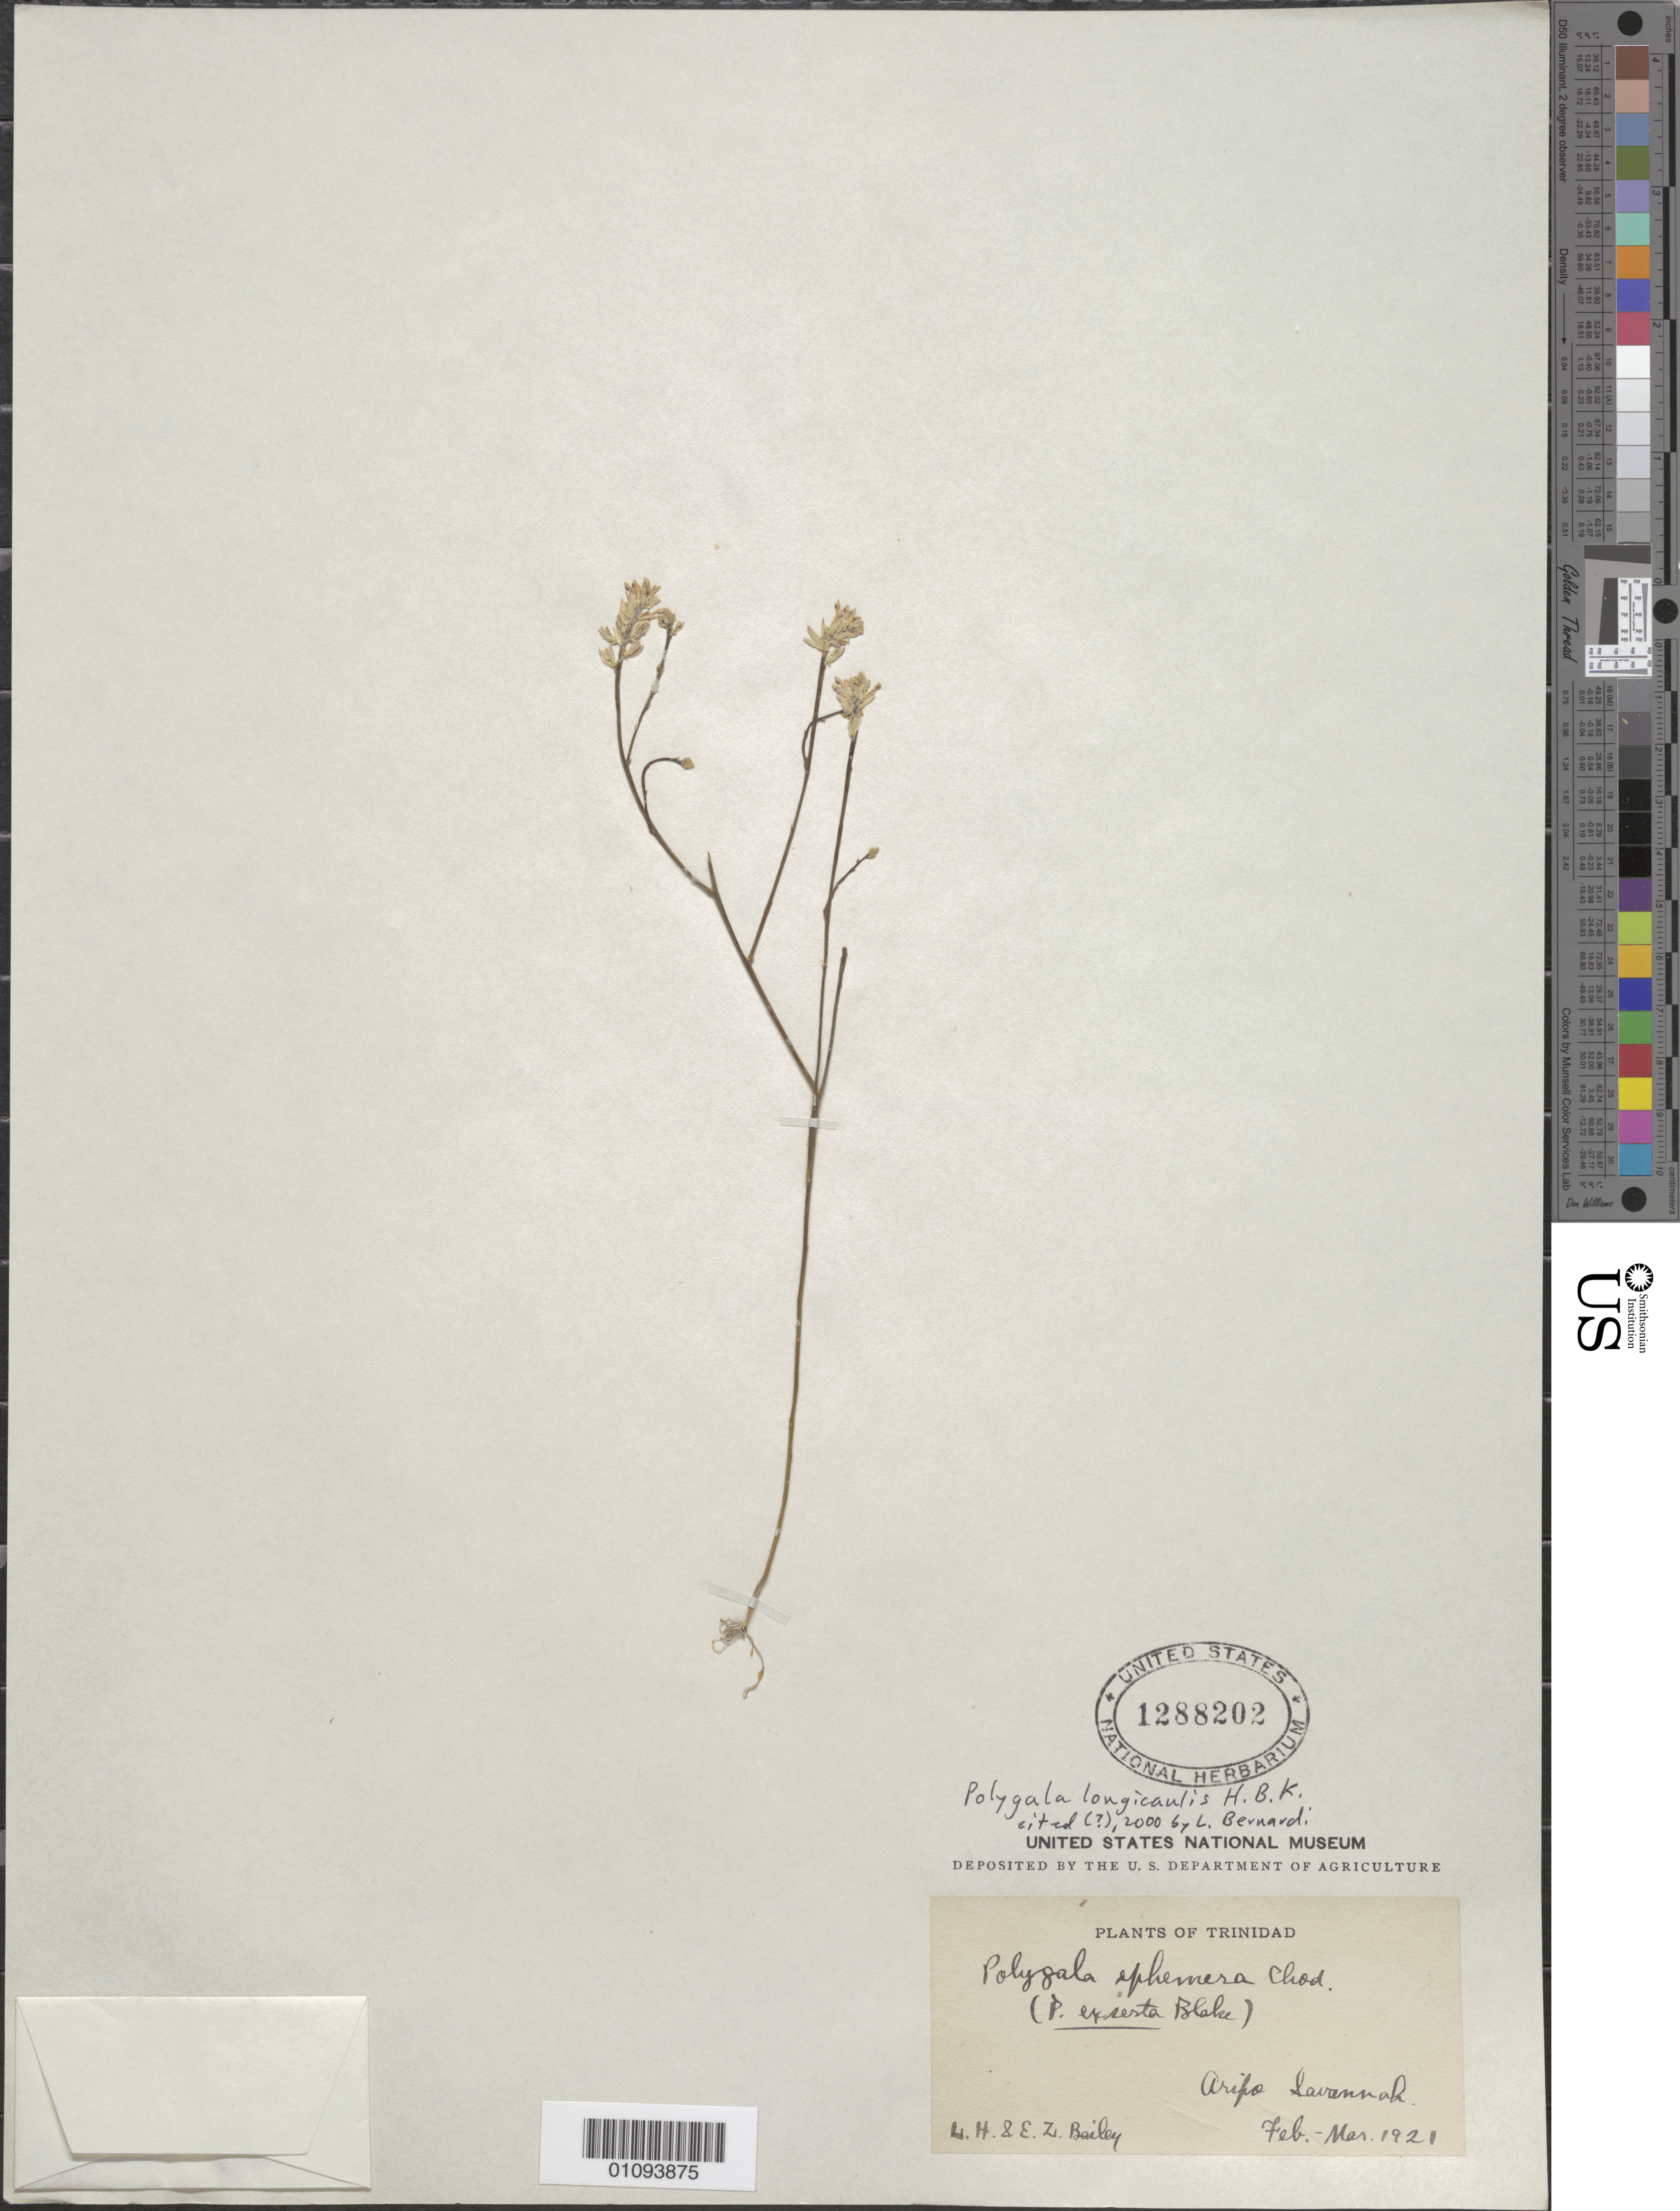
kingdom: Plantae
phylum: Tracheophyta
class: Magnoliopsida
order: Fabales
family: Polygalaceae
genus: Polygala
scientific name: Polygala longicaulis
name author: Kunth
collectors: L. H. Bailey & E. Z. Bailey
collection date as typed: Feb 1921 and -- Mar 1921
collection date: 1921-02,1921-03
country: Trinidad and Tobago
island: Trinidad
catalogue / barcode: US 1288202